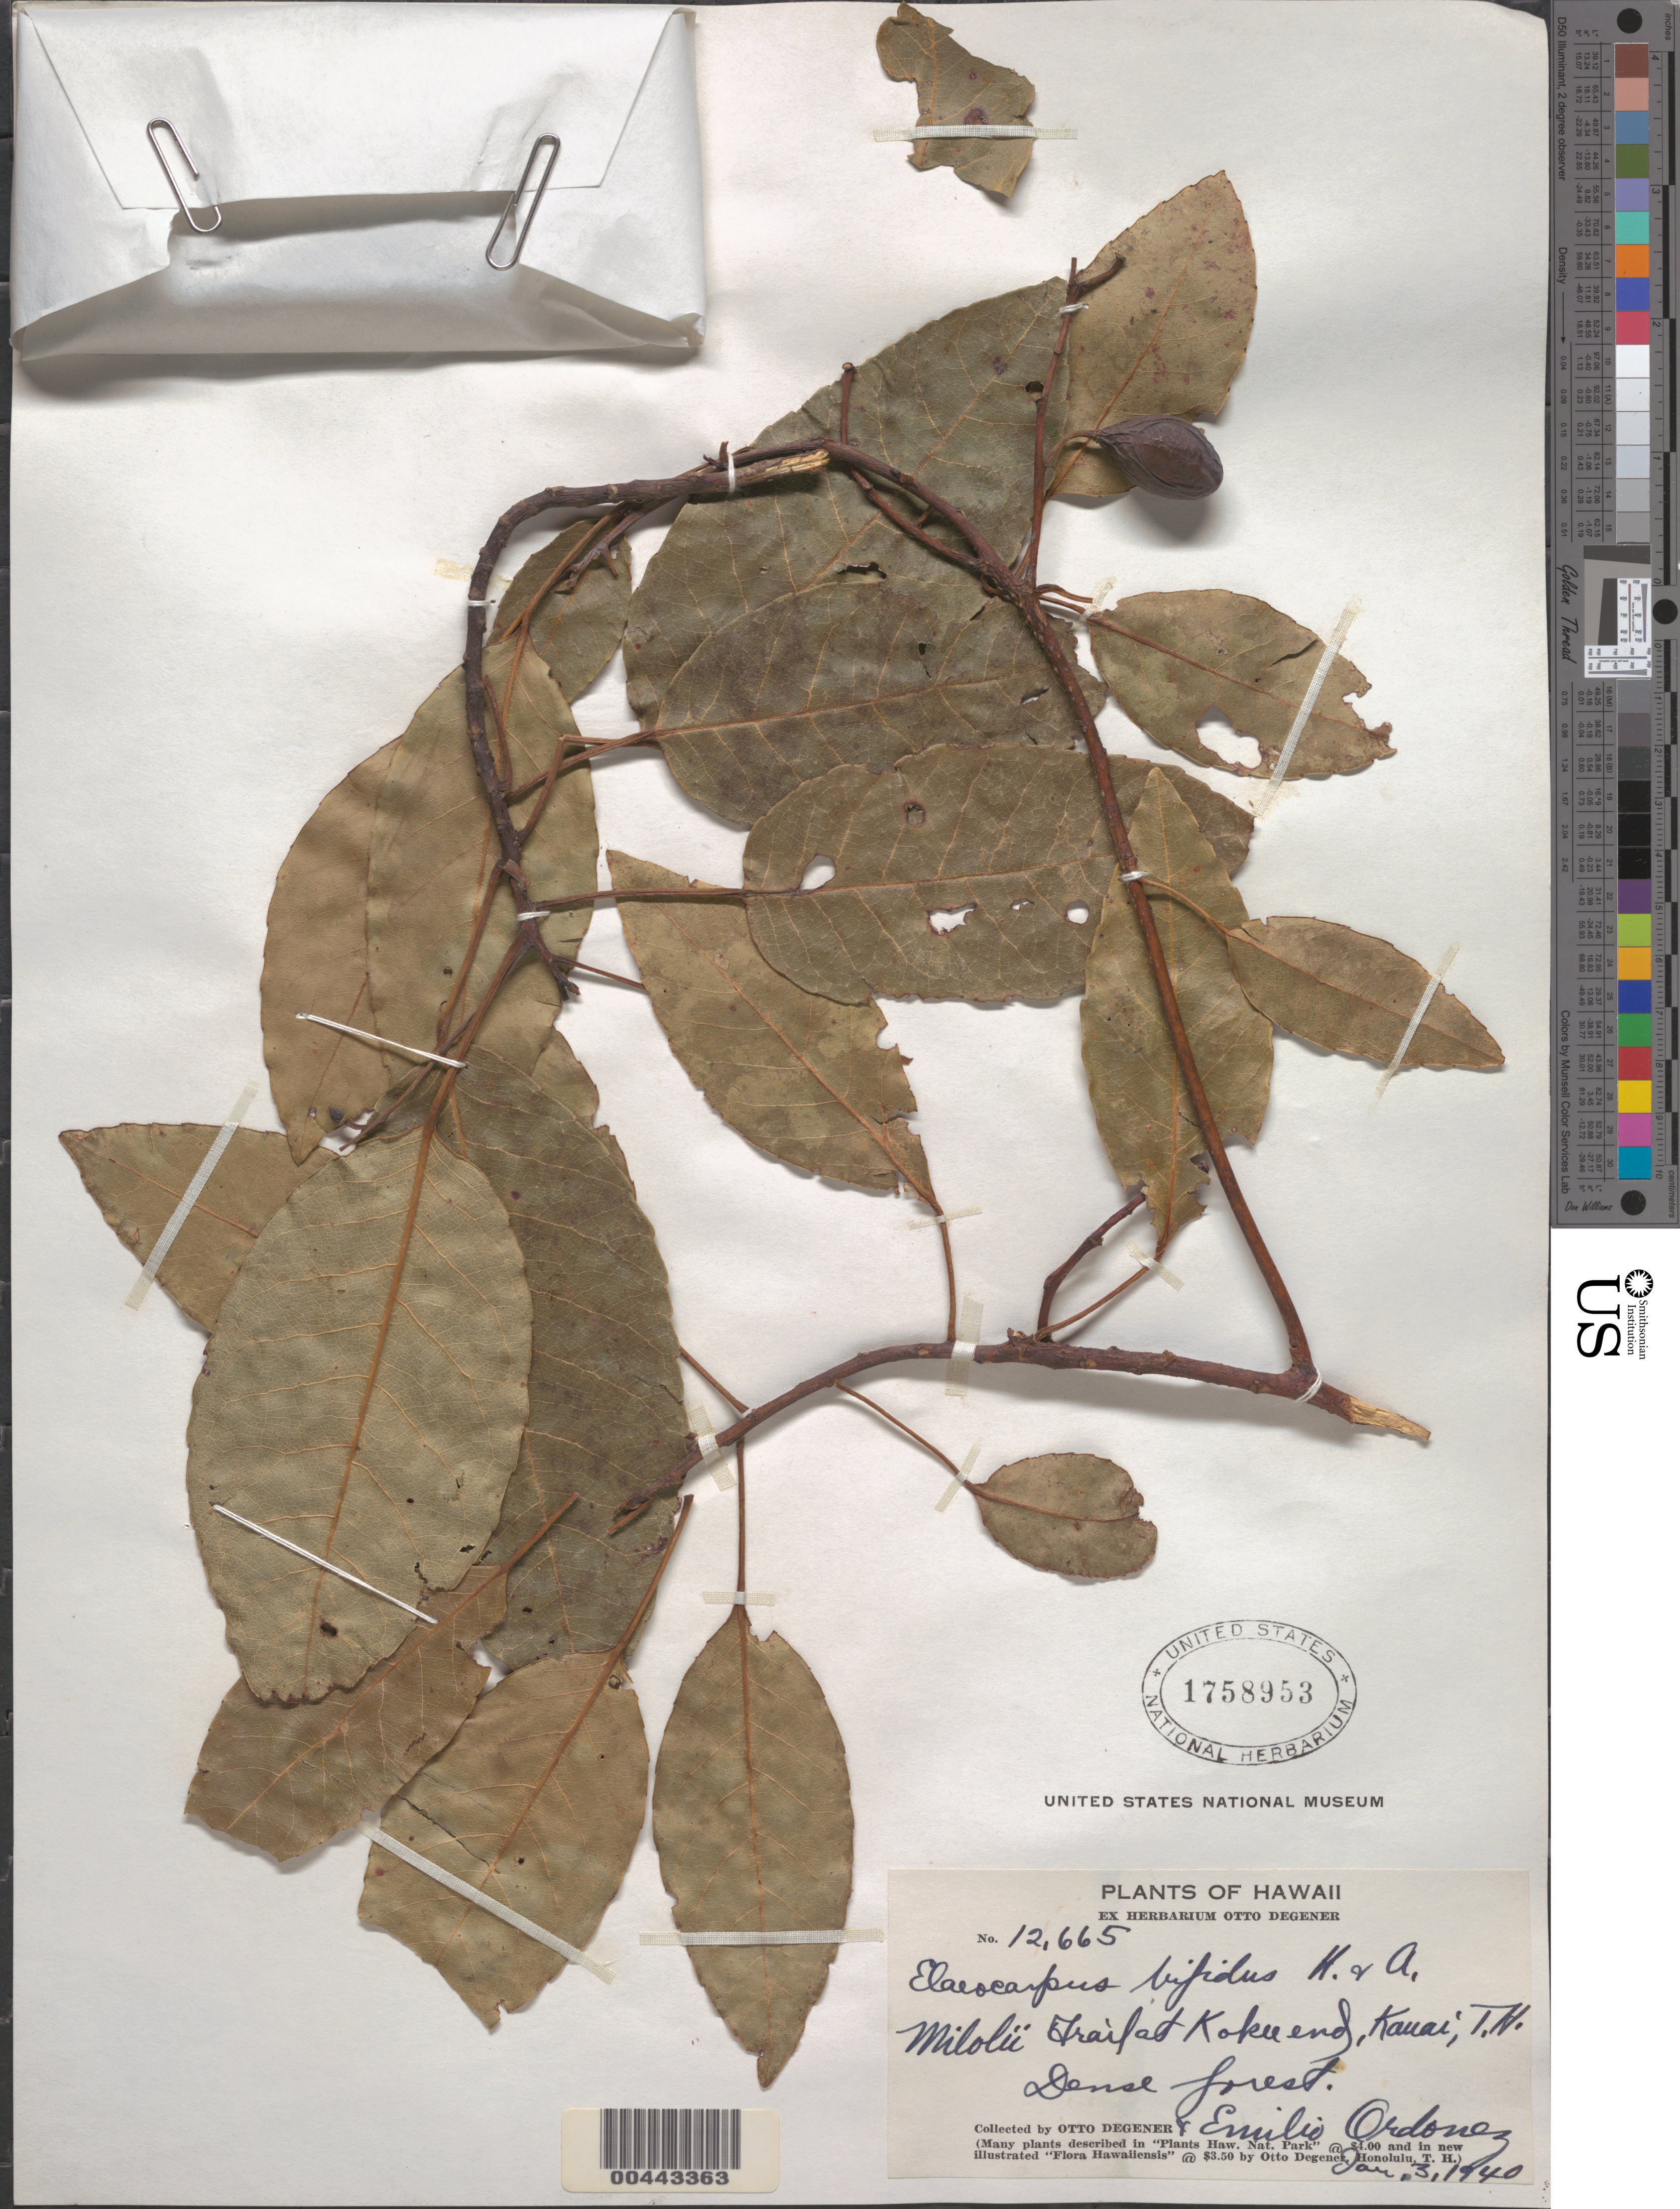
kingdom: Plantae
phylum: Tracheophyta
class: Magnoliopsida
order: Oxalidales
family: Elaeocarpaceae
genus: Elaeocarpus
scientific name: Elaeocarpus bifidus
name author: Hook. & Arn.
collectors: O. Degener & E. Ordonez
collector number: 12665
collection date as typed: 3 Jan 1940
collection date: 1940-01-03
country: United States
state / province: Hawaii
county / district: Kauai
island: Kaua'i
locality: Milolii Trail at Kokee end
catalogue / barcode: US 1758953